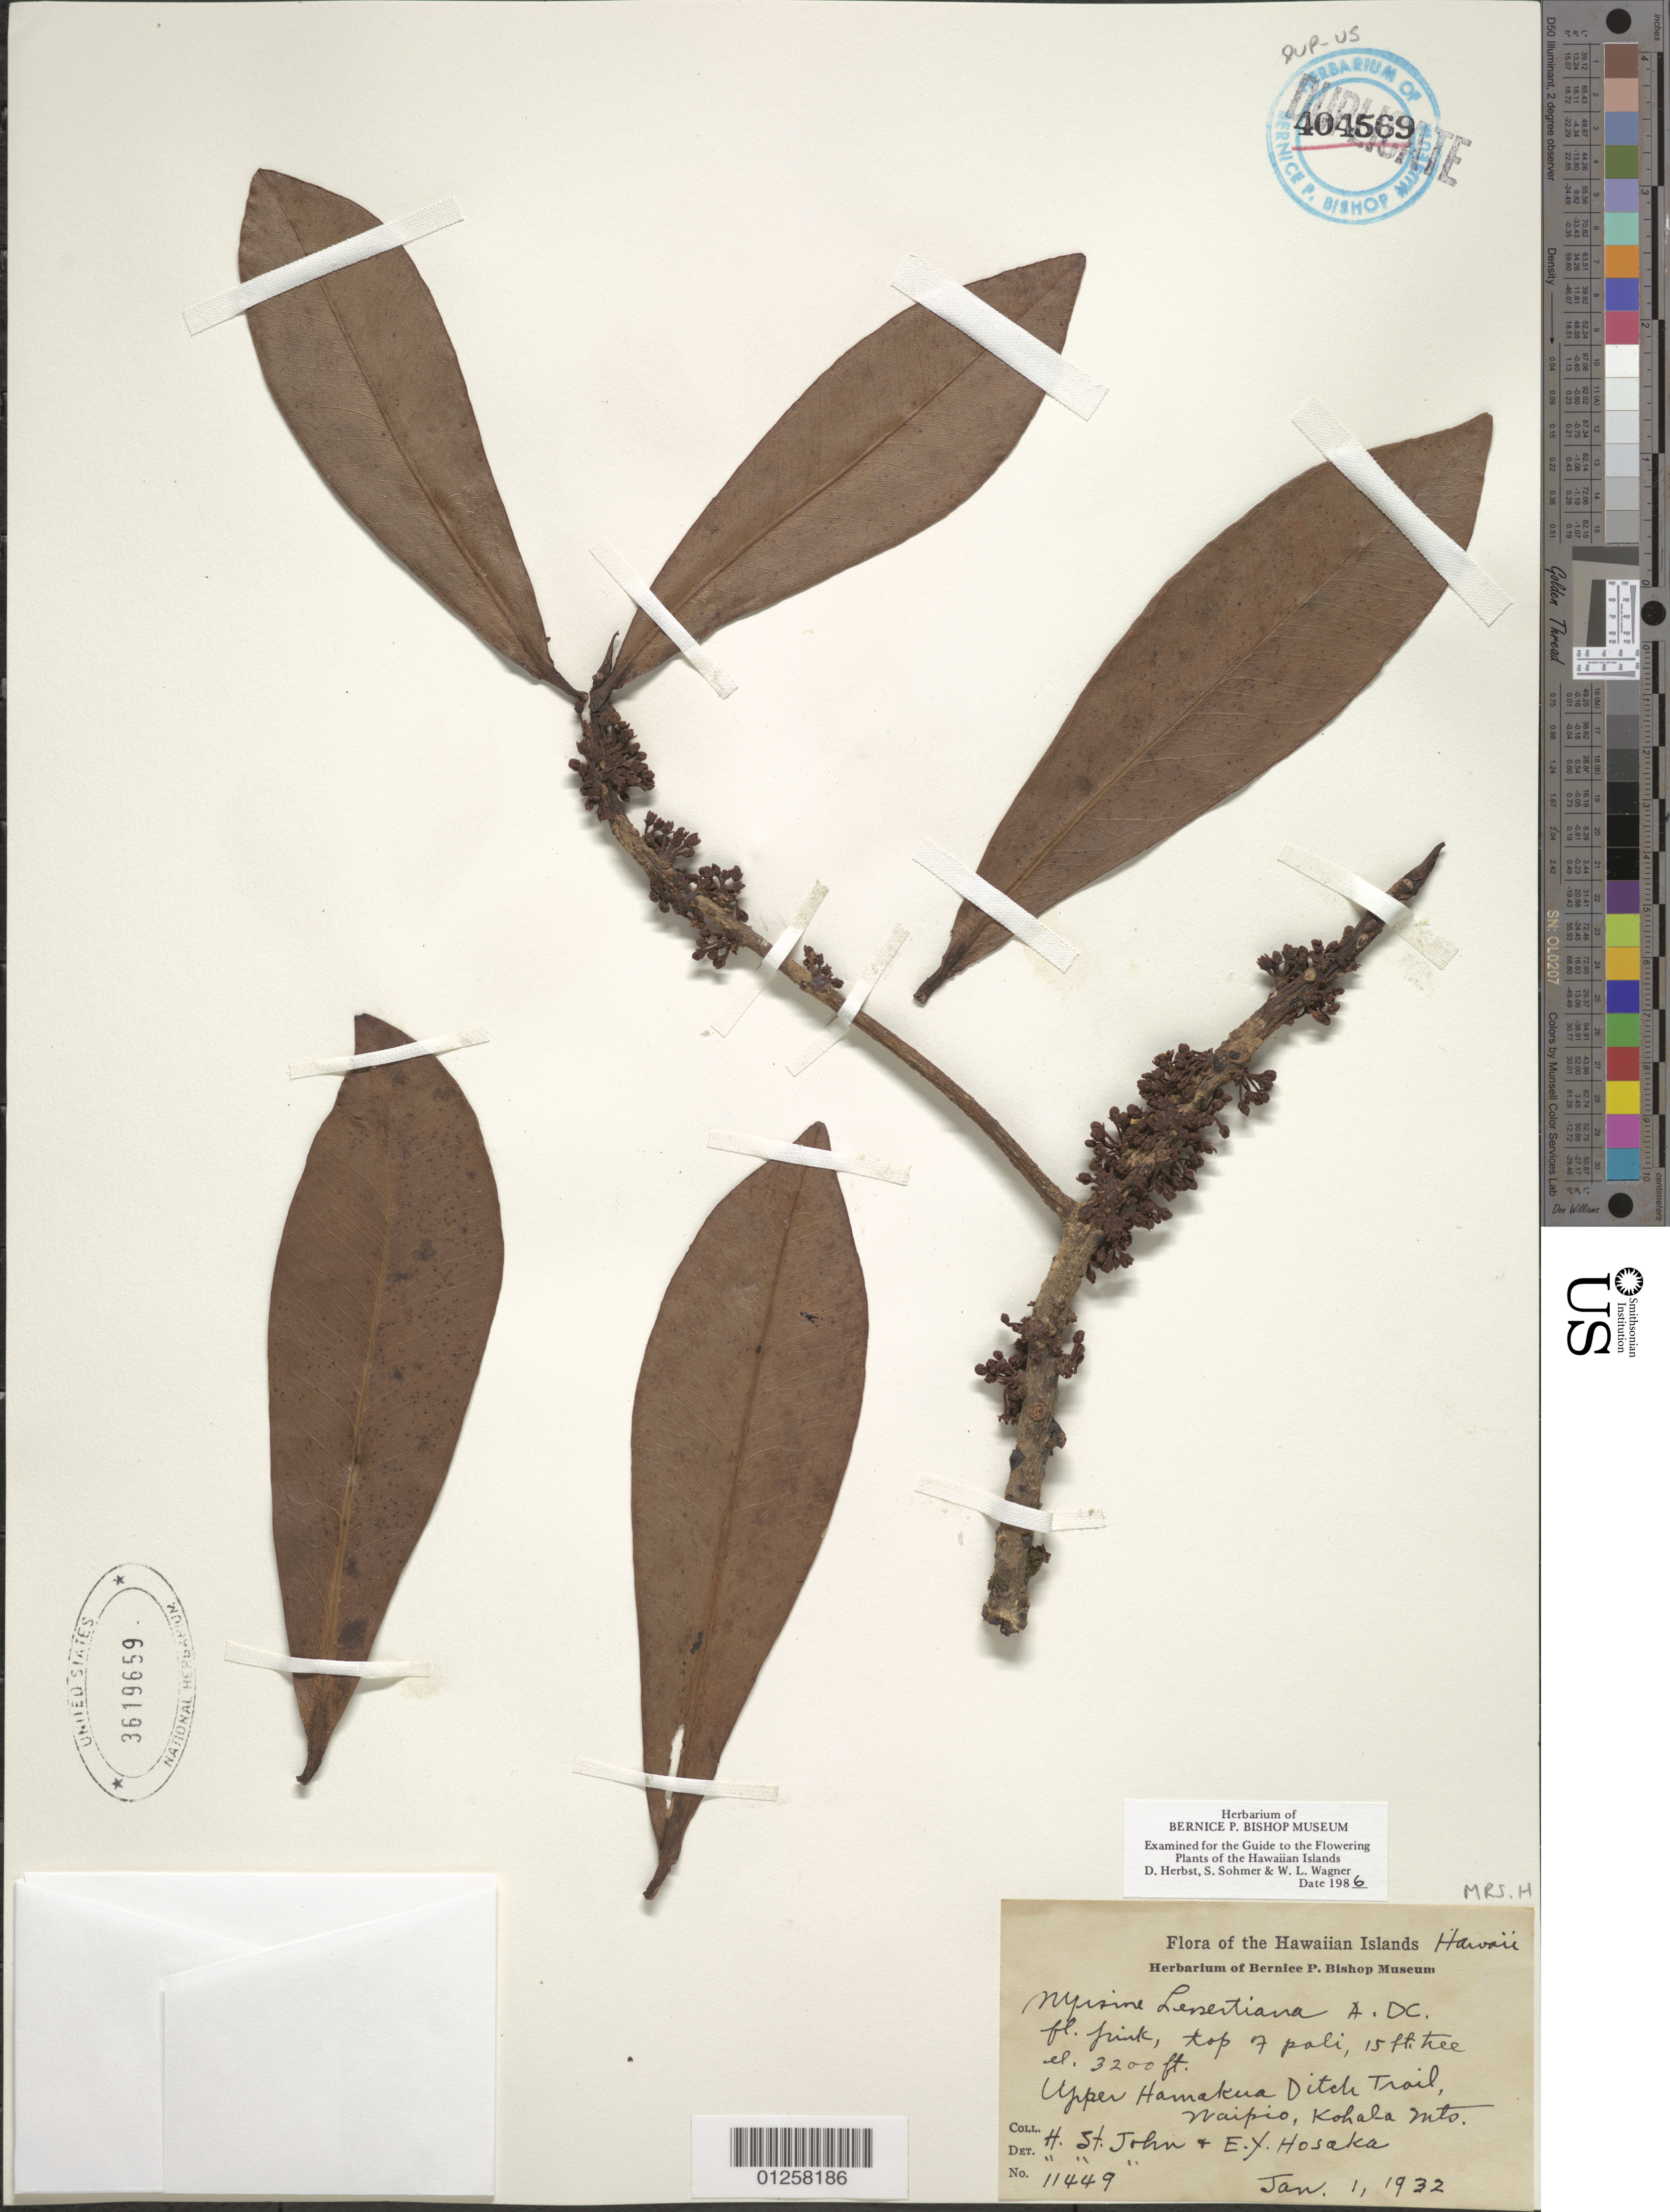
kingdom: Plantae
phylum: Tracheophyta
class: Magnoliopsida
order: Ericales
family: Primulaceae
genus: Myrsine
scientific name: Myrsine lessertiana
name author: A. DC.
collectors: H. St. John & E. Y. Hosaka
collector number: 11449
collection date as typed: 1 Jan 1932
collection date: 1932-01-01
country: United States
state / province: Hawaii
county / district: Hawaii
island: Hawaii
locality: Kohala Mts., Upper Hamakua Ditch Trail, Waipio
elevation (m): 975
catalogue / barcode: US 3619659